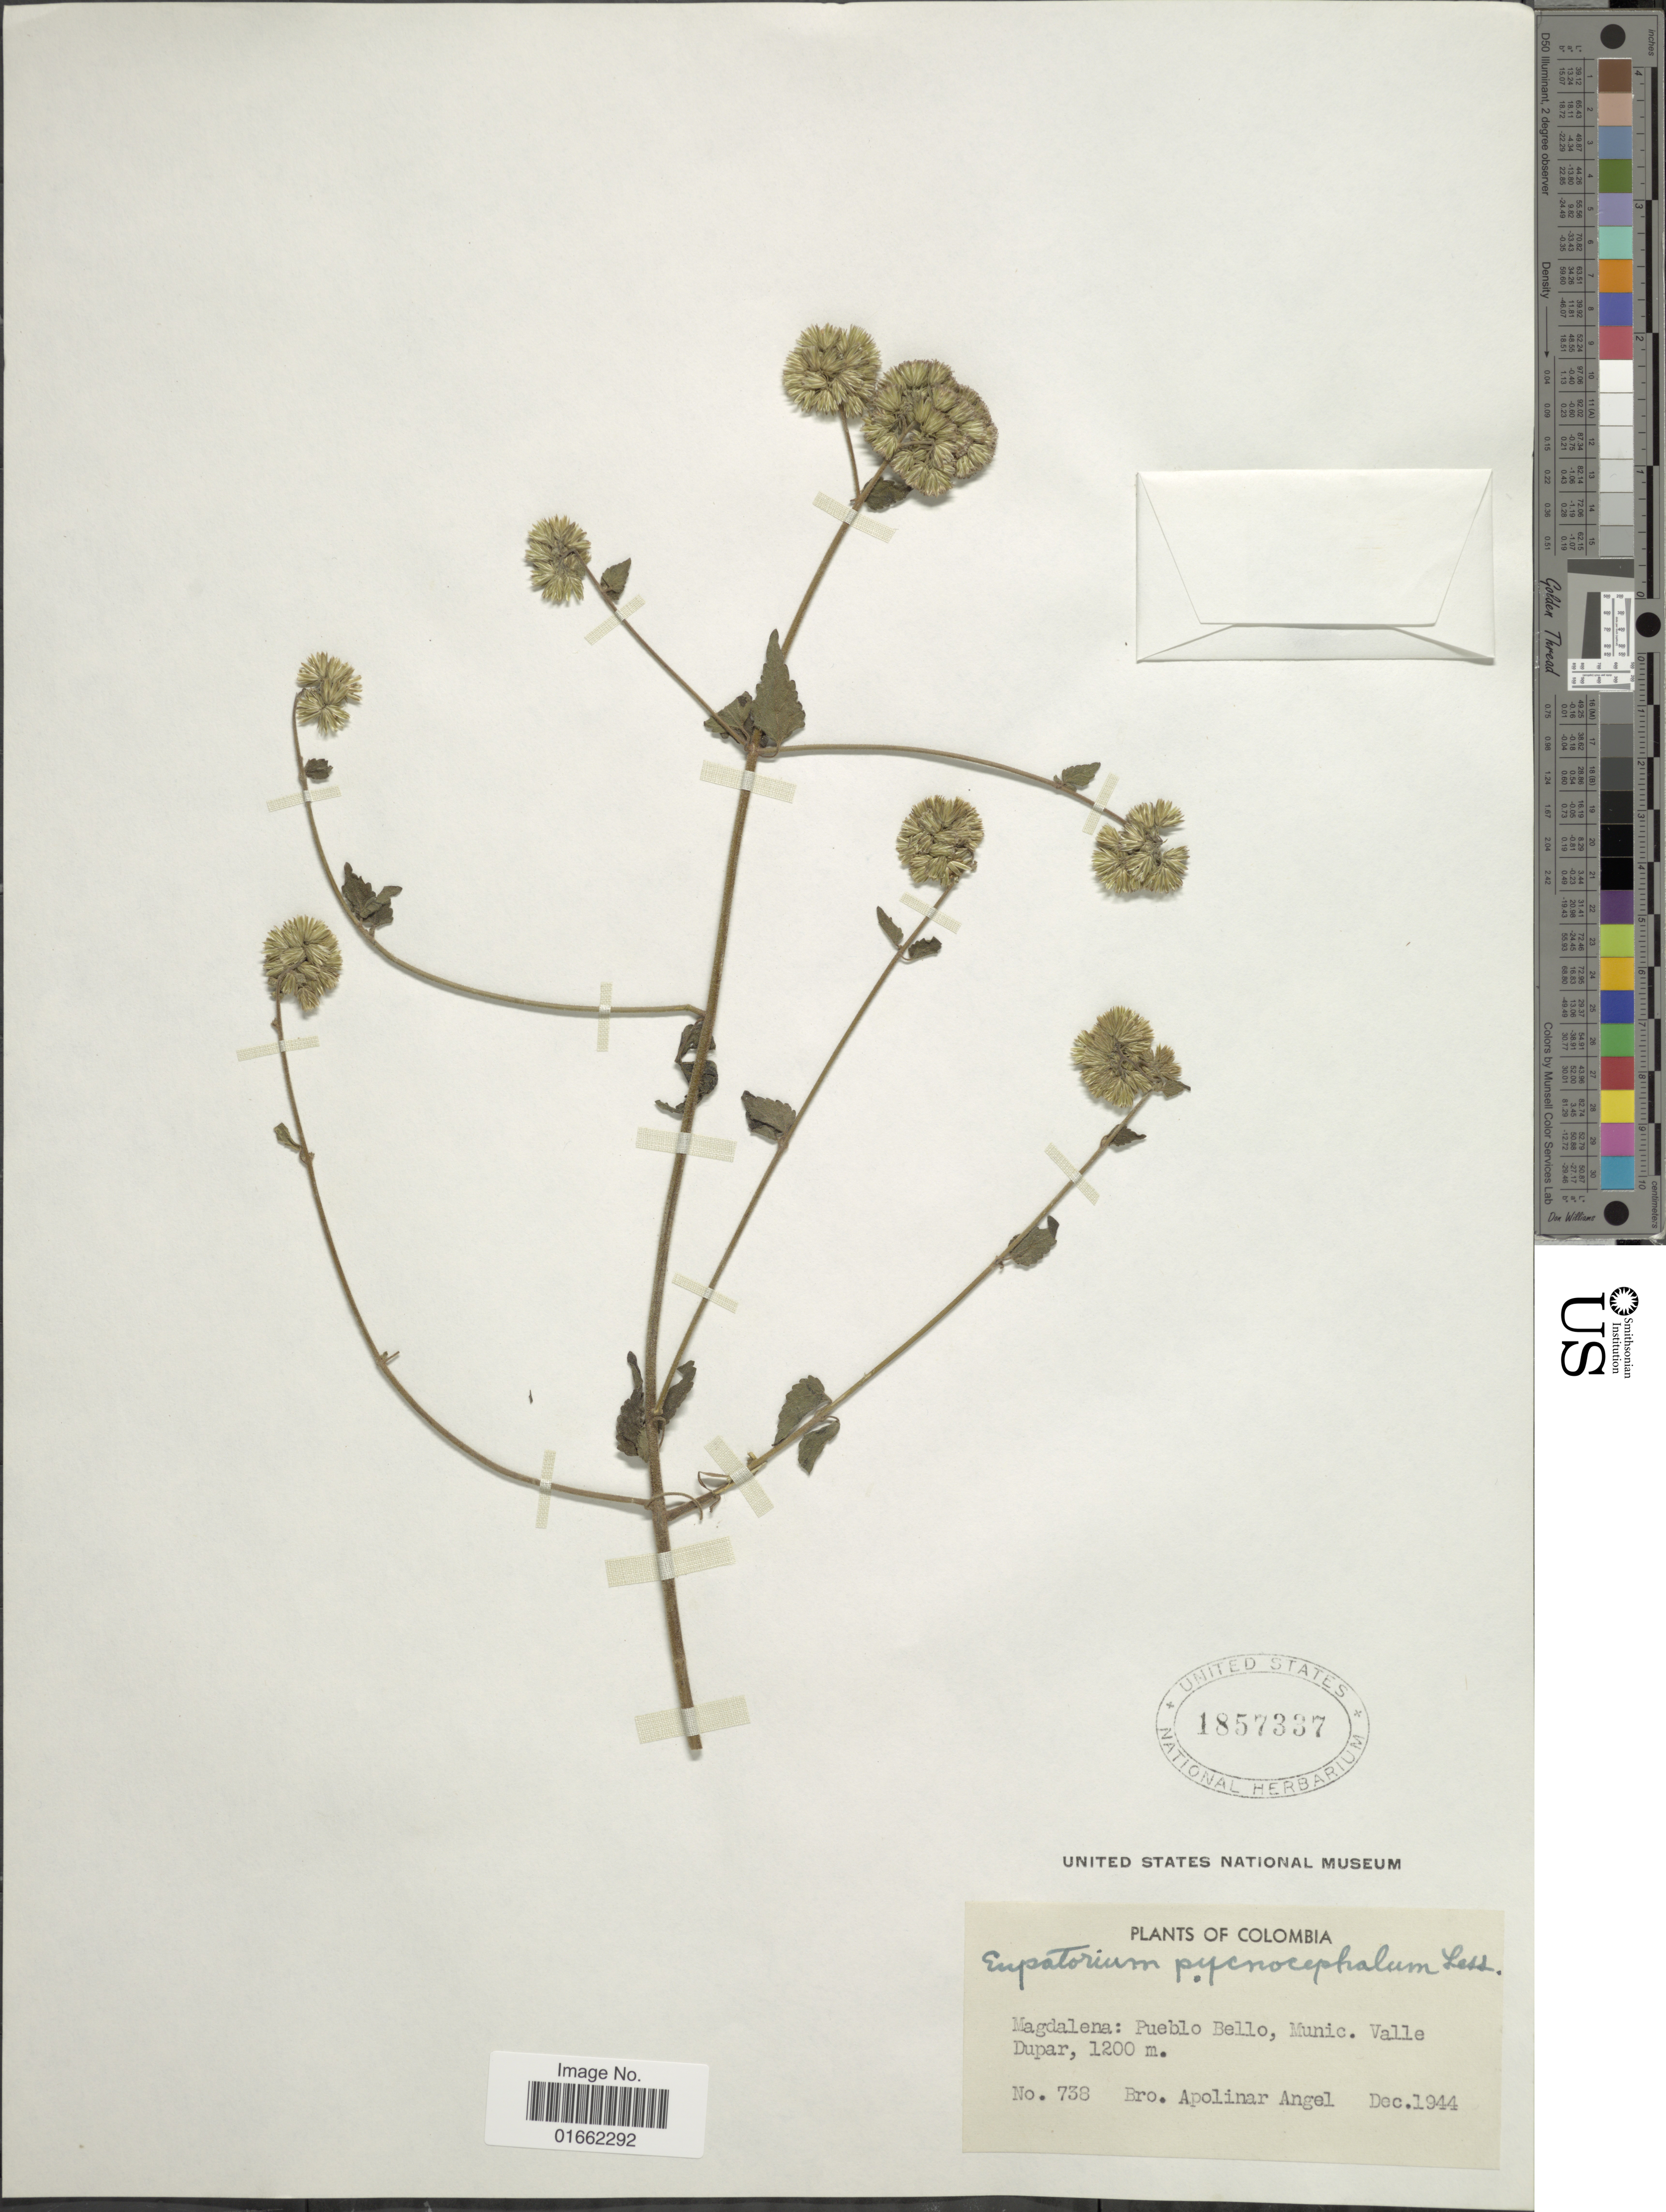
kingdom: Plantae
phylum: Tracheophyta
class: Magnoliopsida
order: Asterales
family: Asteraceae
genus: Fleischmannia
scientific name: Fleischmannia pratensis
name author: (Klatt) R.M. King & H. Rob.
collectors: Bro. Apolinar A.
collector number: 738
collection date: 1944-12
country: Colombia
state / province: Magdalena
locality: Magdalena: Pueblo kBello, Munic. Valle Dupar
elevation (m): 1200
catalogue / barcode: US 1857337